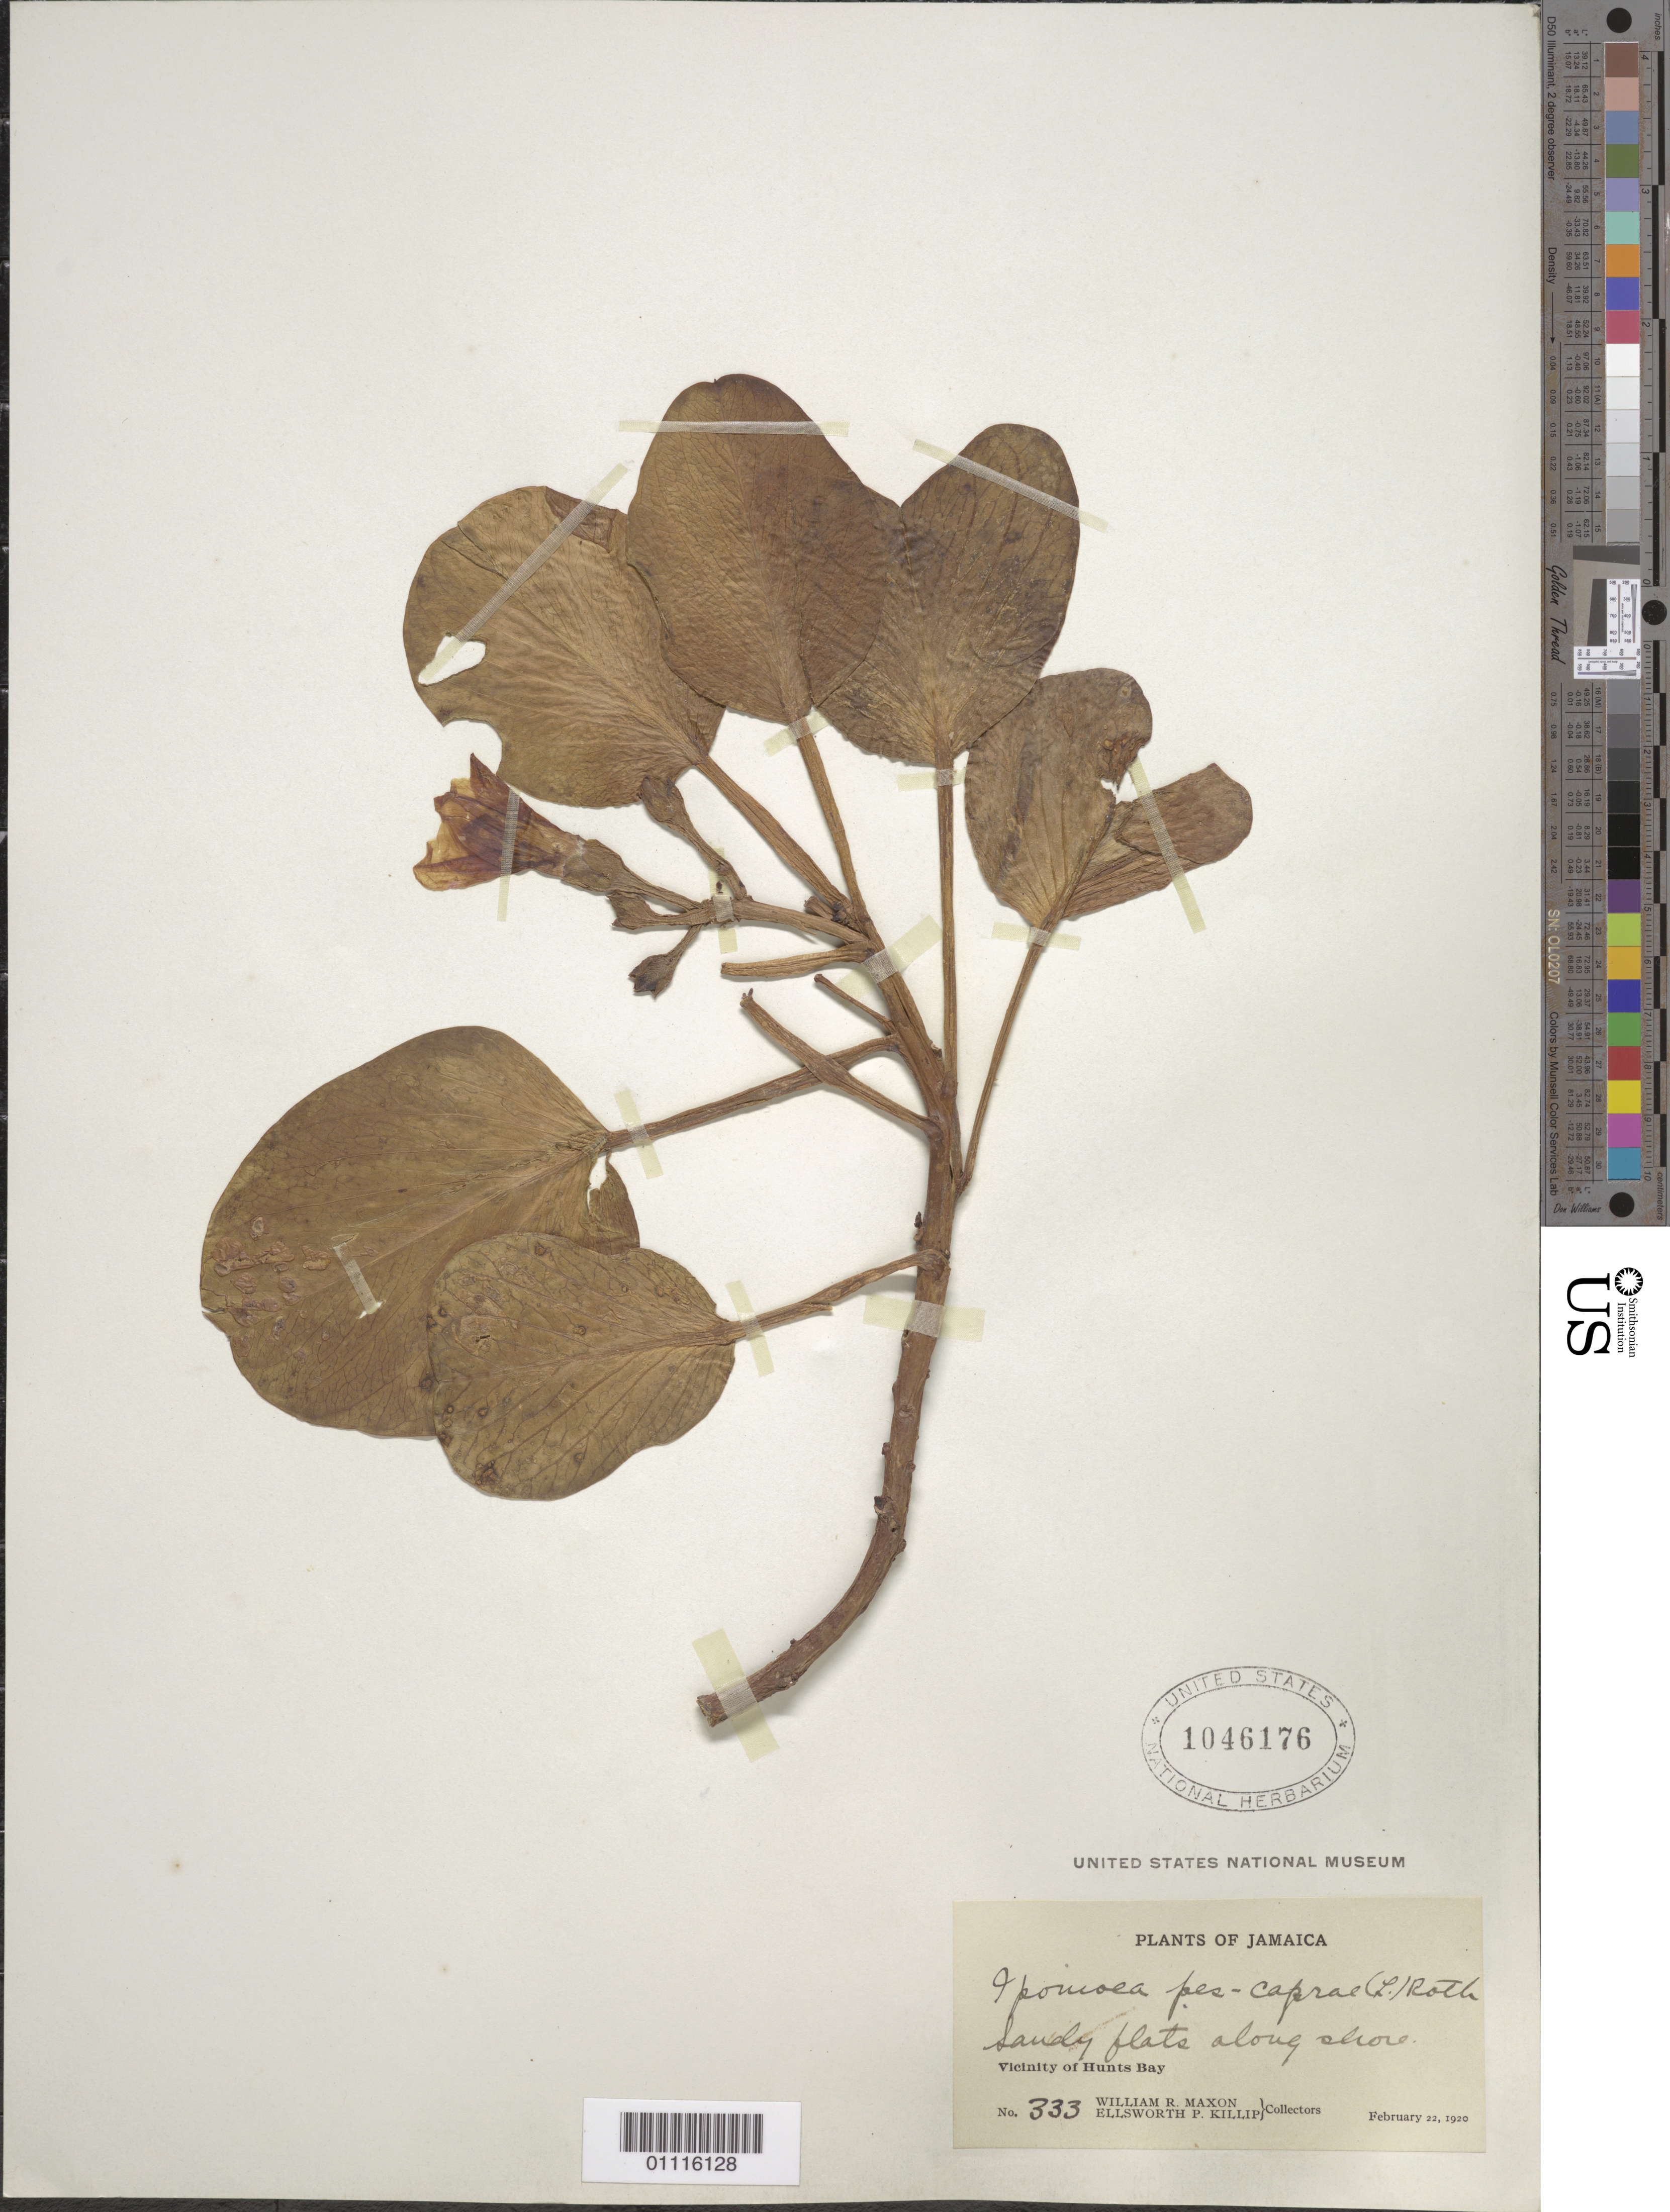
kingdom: Plantae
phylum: Tracheophyta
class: Magnoliopsida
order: Solanales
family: Convolvulaceae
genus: Ipomoea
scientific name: Ipomoea pes-caprae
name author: (L.) R. Br.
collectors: W. R. Maxon & E. P. Killip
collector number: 333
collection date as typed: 22 Feb 1920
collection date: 1920-02-22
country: Jamaica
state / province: Kingston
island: Jamaica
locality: Vicinity of Hunts Bay. Sandy flats along shore.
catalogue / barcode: US 1046176